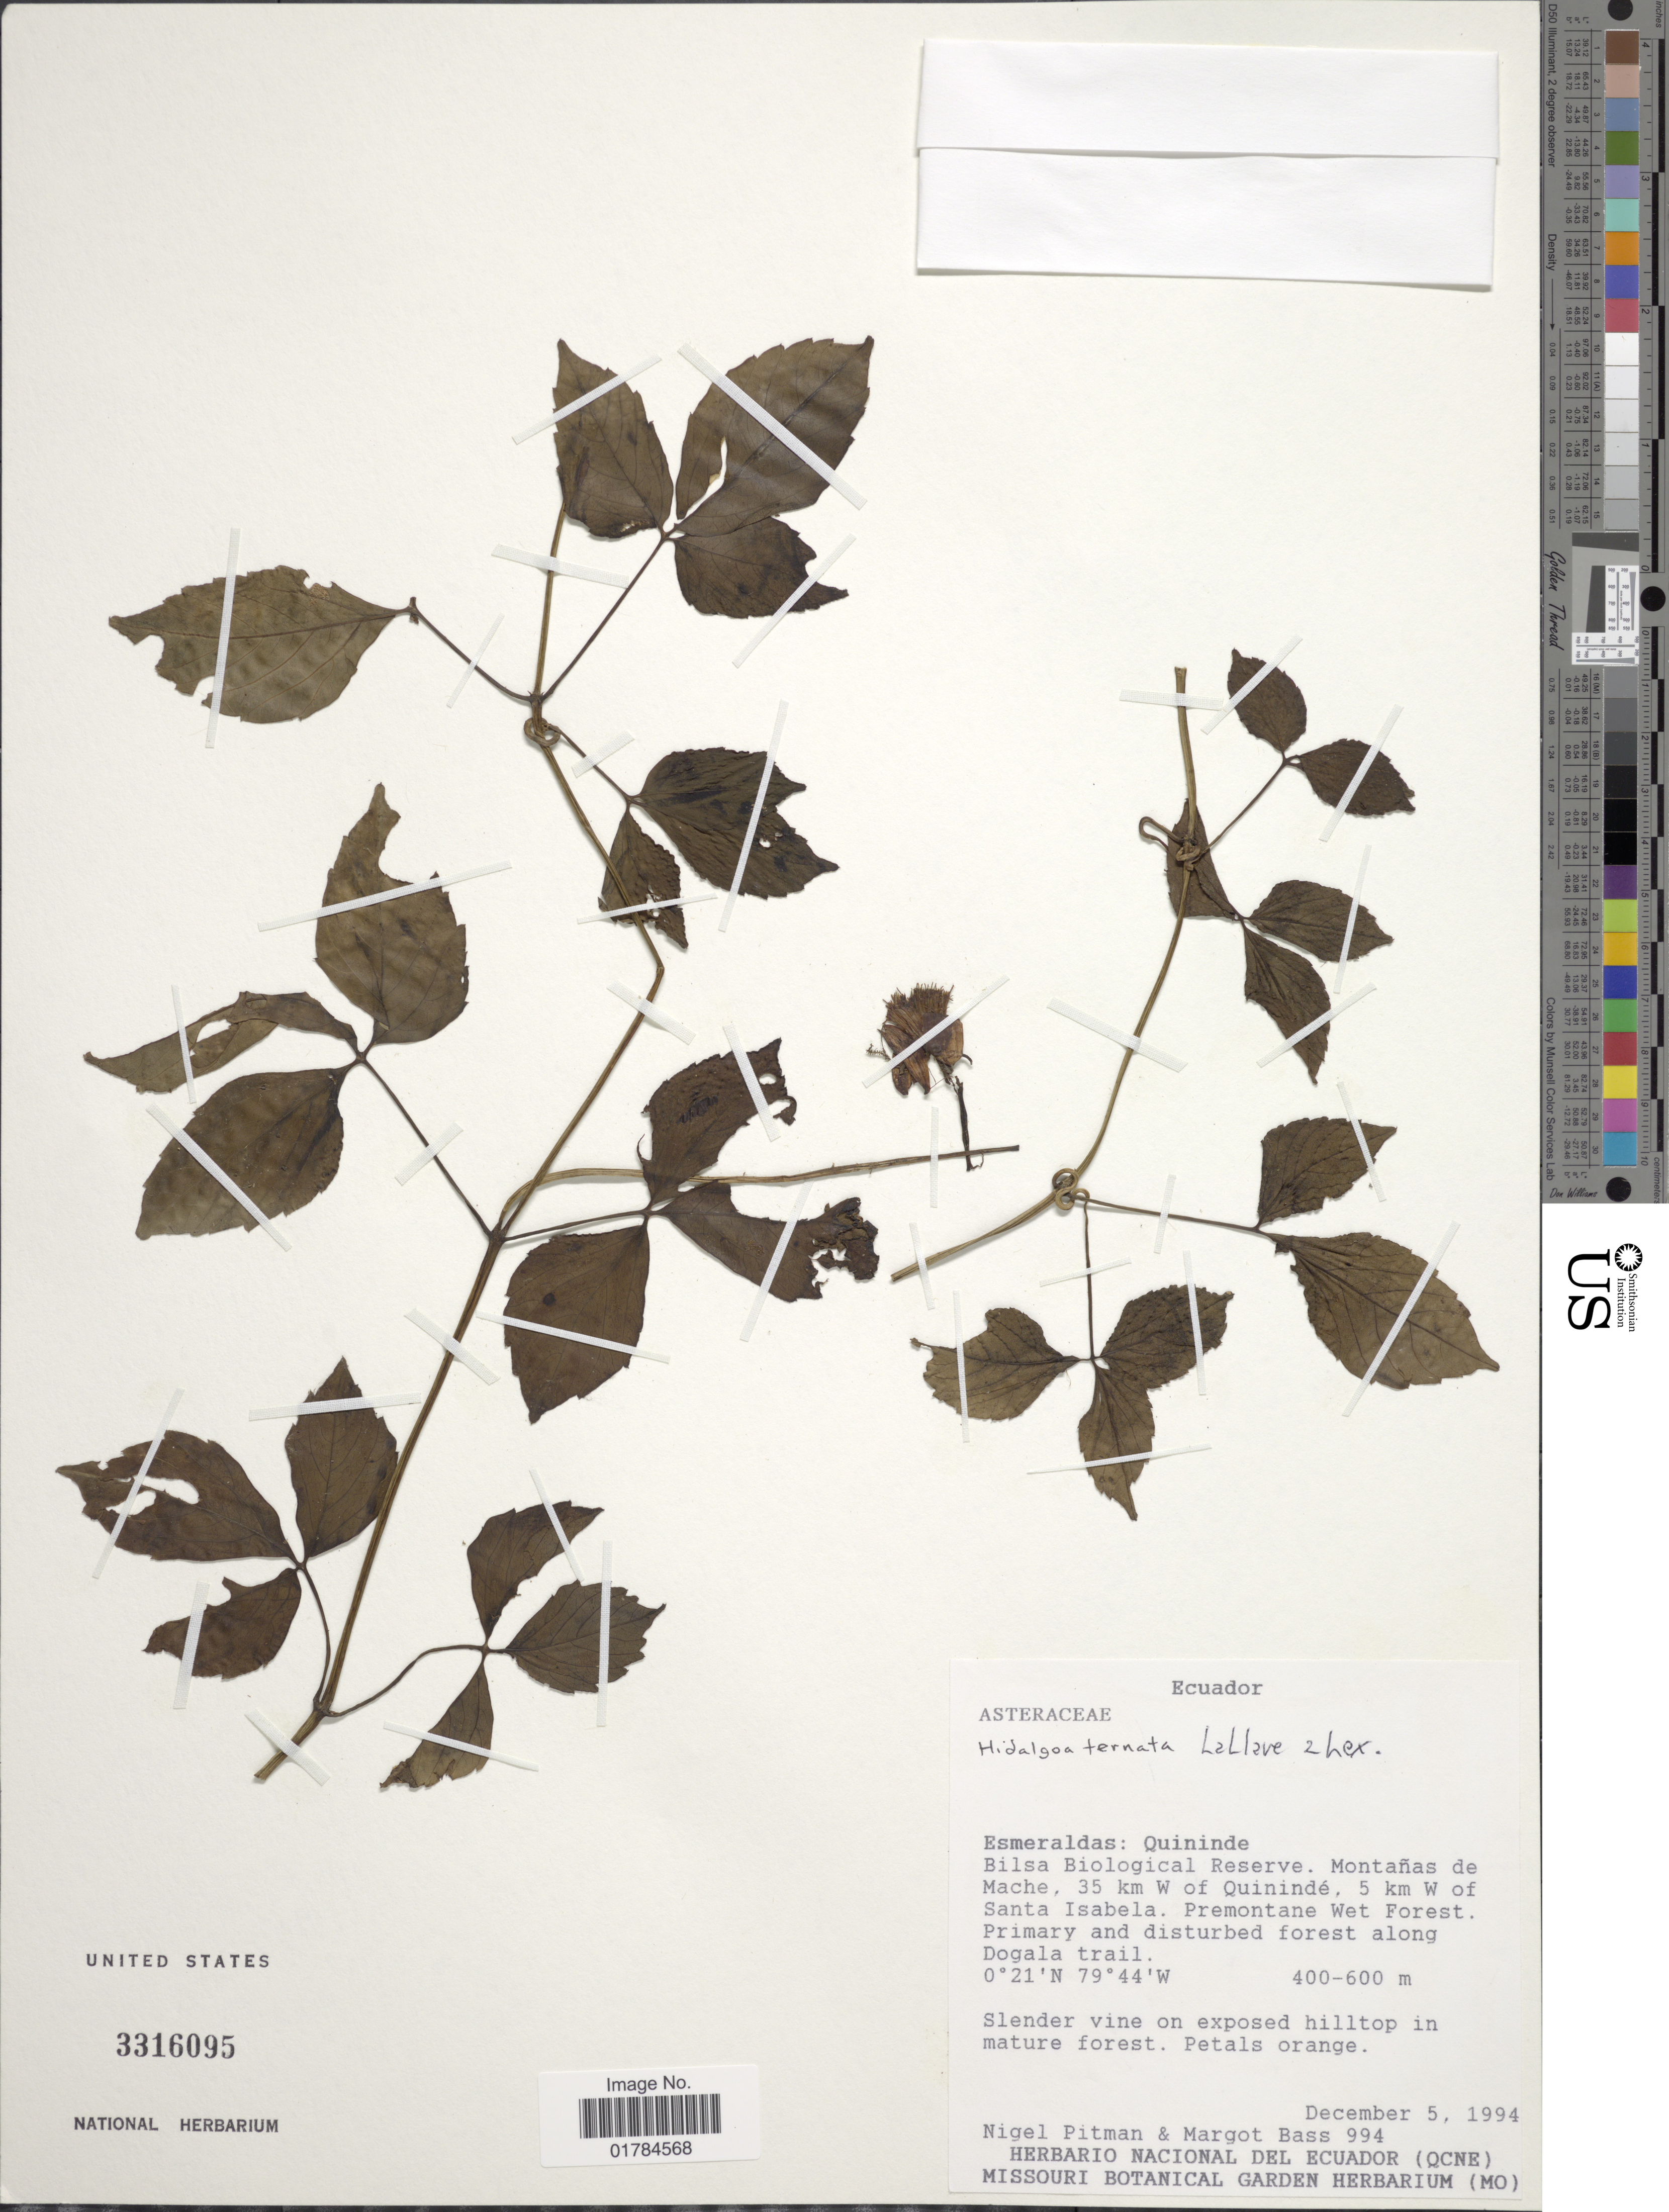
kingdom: Plantae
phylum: Tracheophyta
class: Magnoliopsida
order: Asterales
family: Asteraceae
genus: Hidalgoa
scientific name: Hidalgoa ternata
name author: La Llave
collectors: N. Pitman & M. Bass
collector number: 994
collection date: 1994-12-05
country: Ecuador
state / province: Esmeraldas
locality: Quininde, Bilsa Biological Reserve. Montanas de Mache, 35 km W of Quininde, 5 km W of Santa Isabela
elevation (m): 400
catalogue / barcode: US 3316095